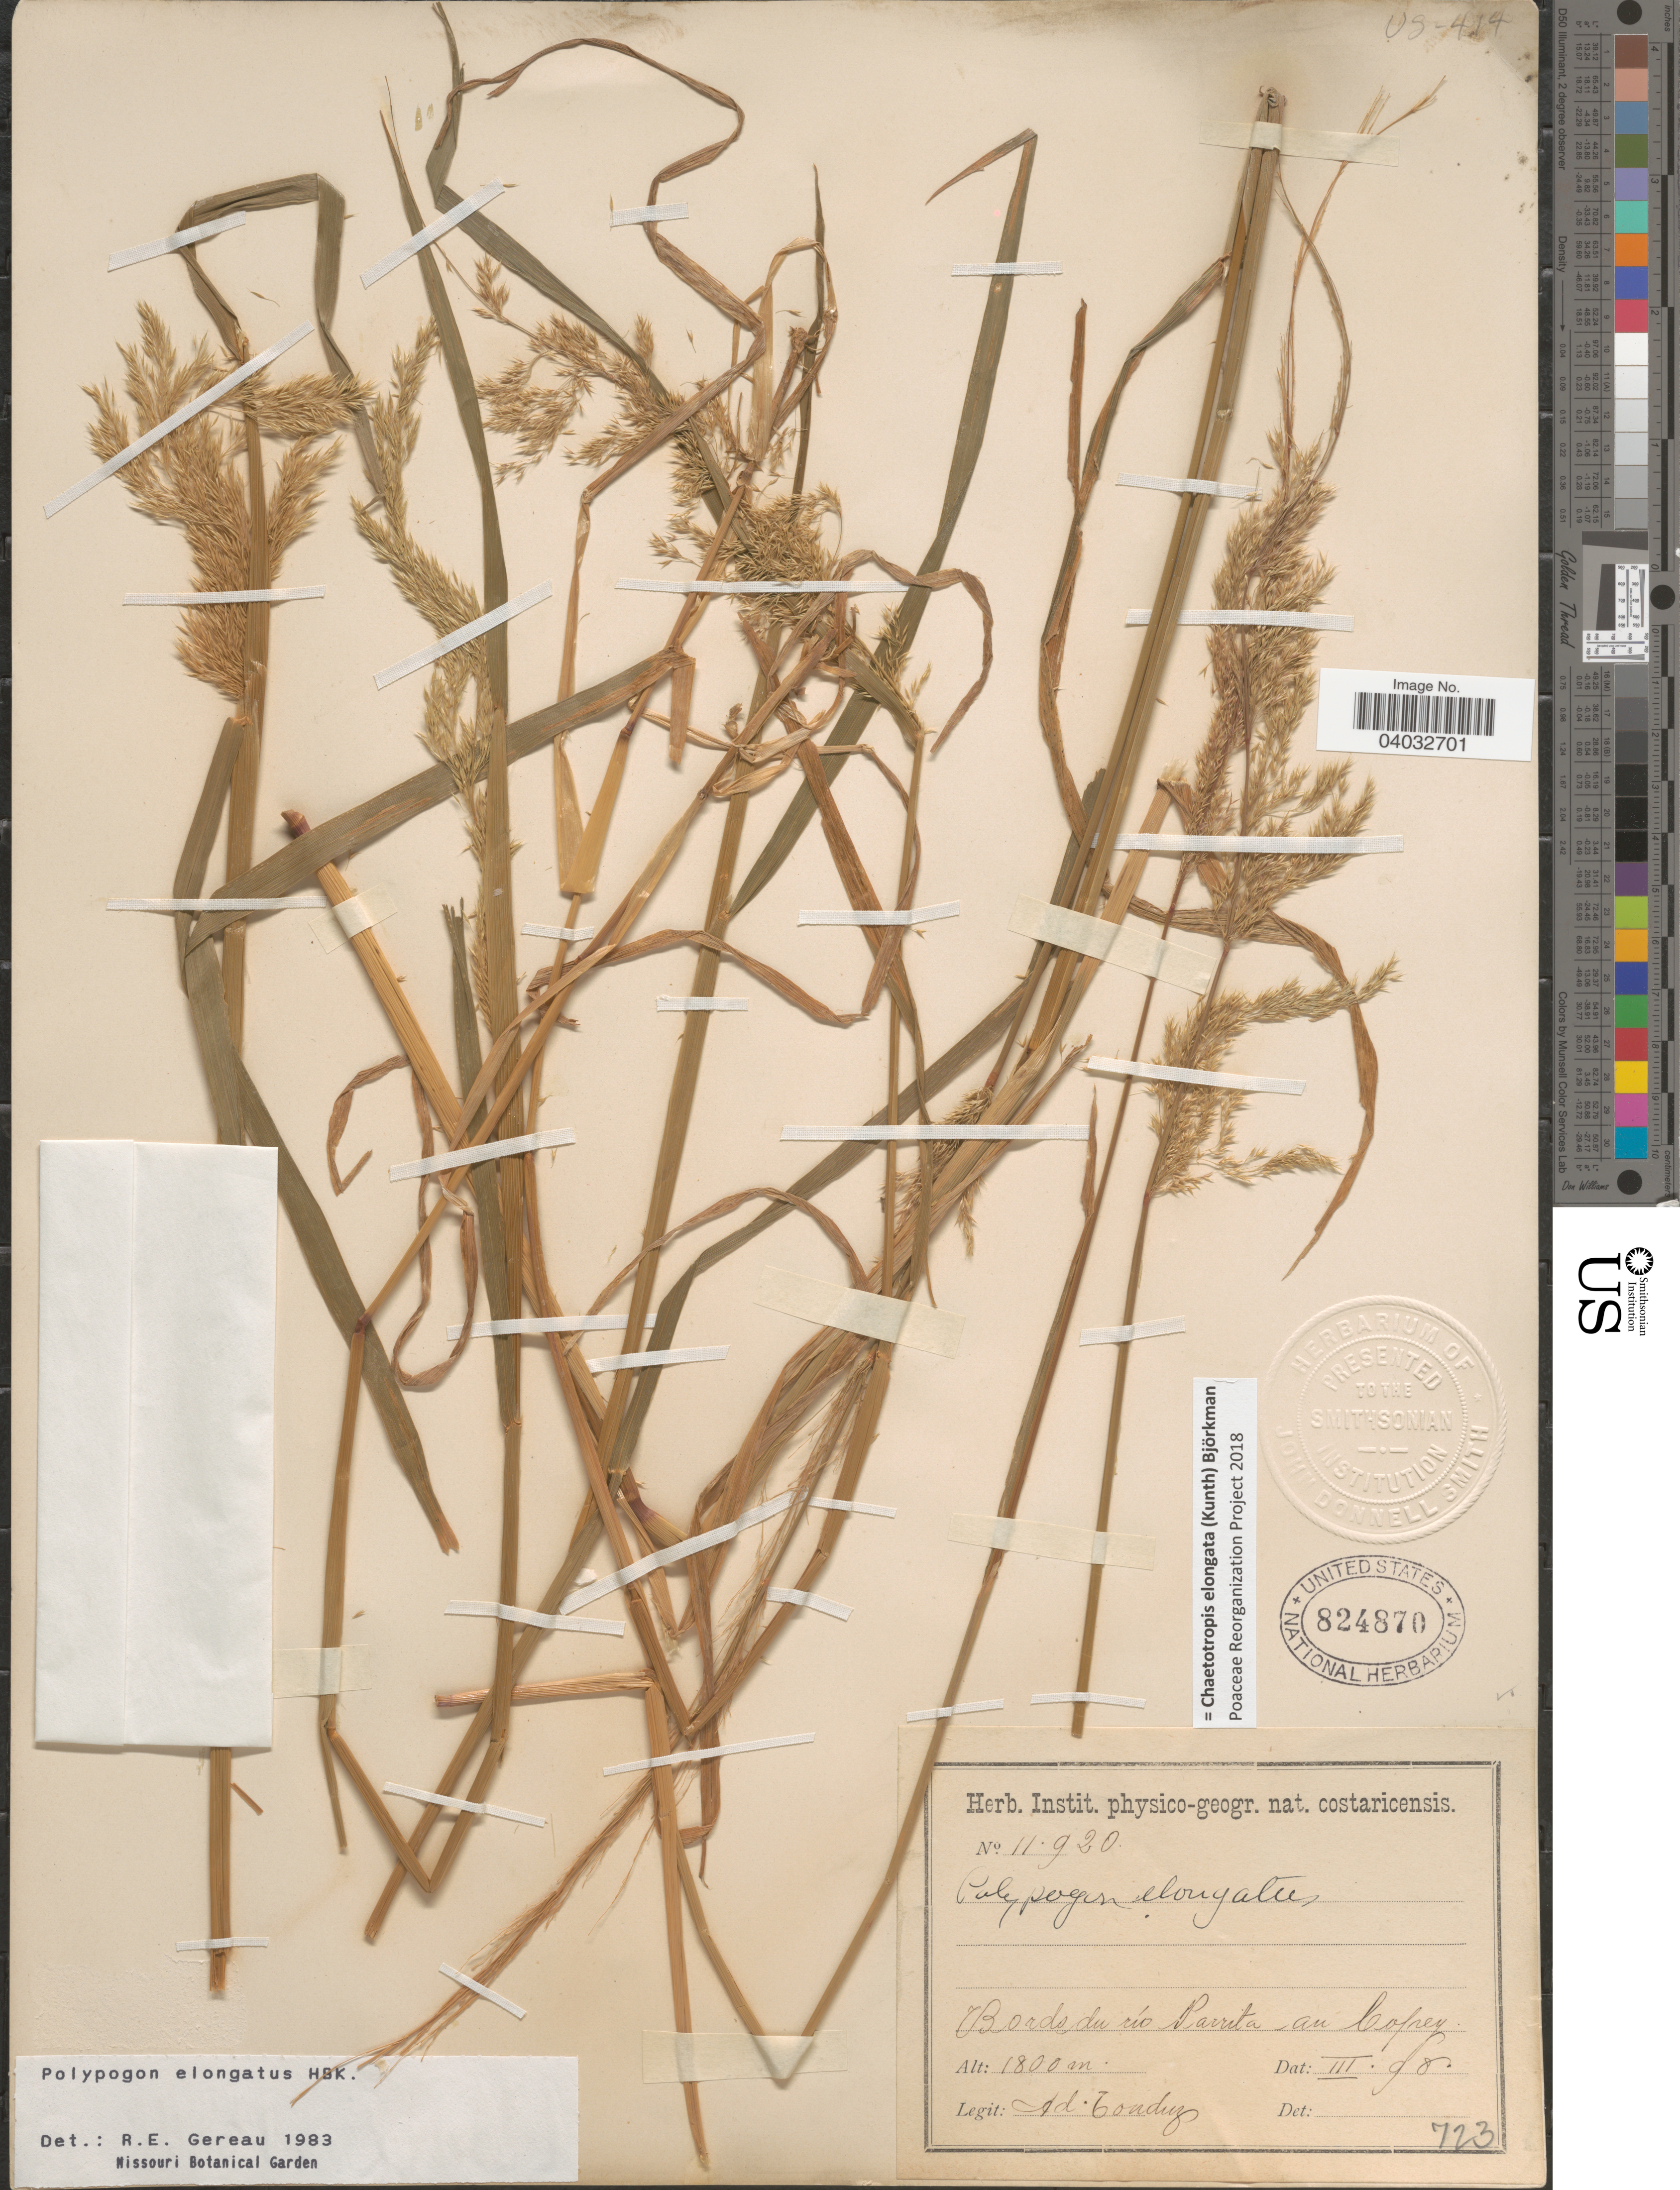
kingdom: Plantae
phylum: Tracheophyta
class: Liliopsida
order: Poales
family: Poaceae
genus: Chaetotropis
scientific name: Chaetotropis elongata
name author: (Kunth) Björkman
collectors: A. Tonduz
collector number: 11920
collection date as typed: Transcribed d/m/y: /3/98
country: Costa Rica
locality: Bords du río Parrita au Copey.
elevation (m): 1800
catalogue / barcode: US 824870